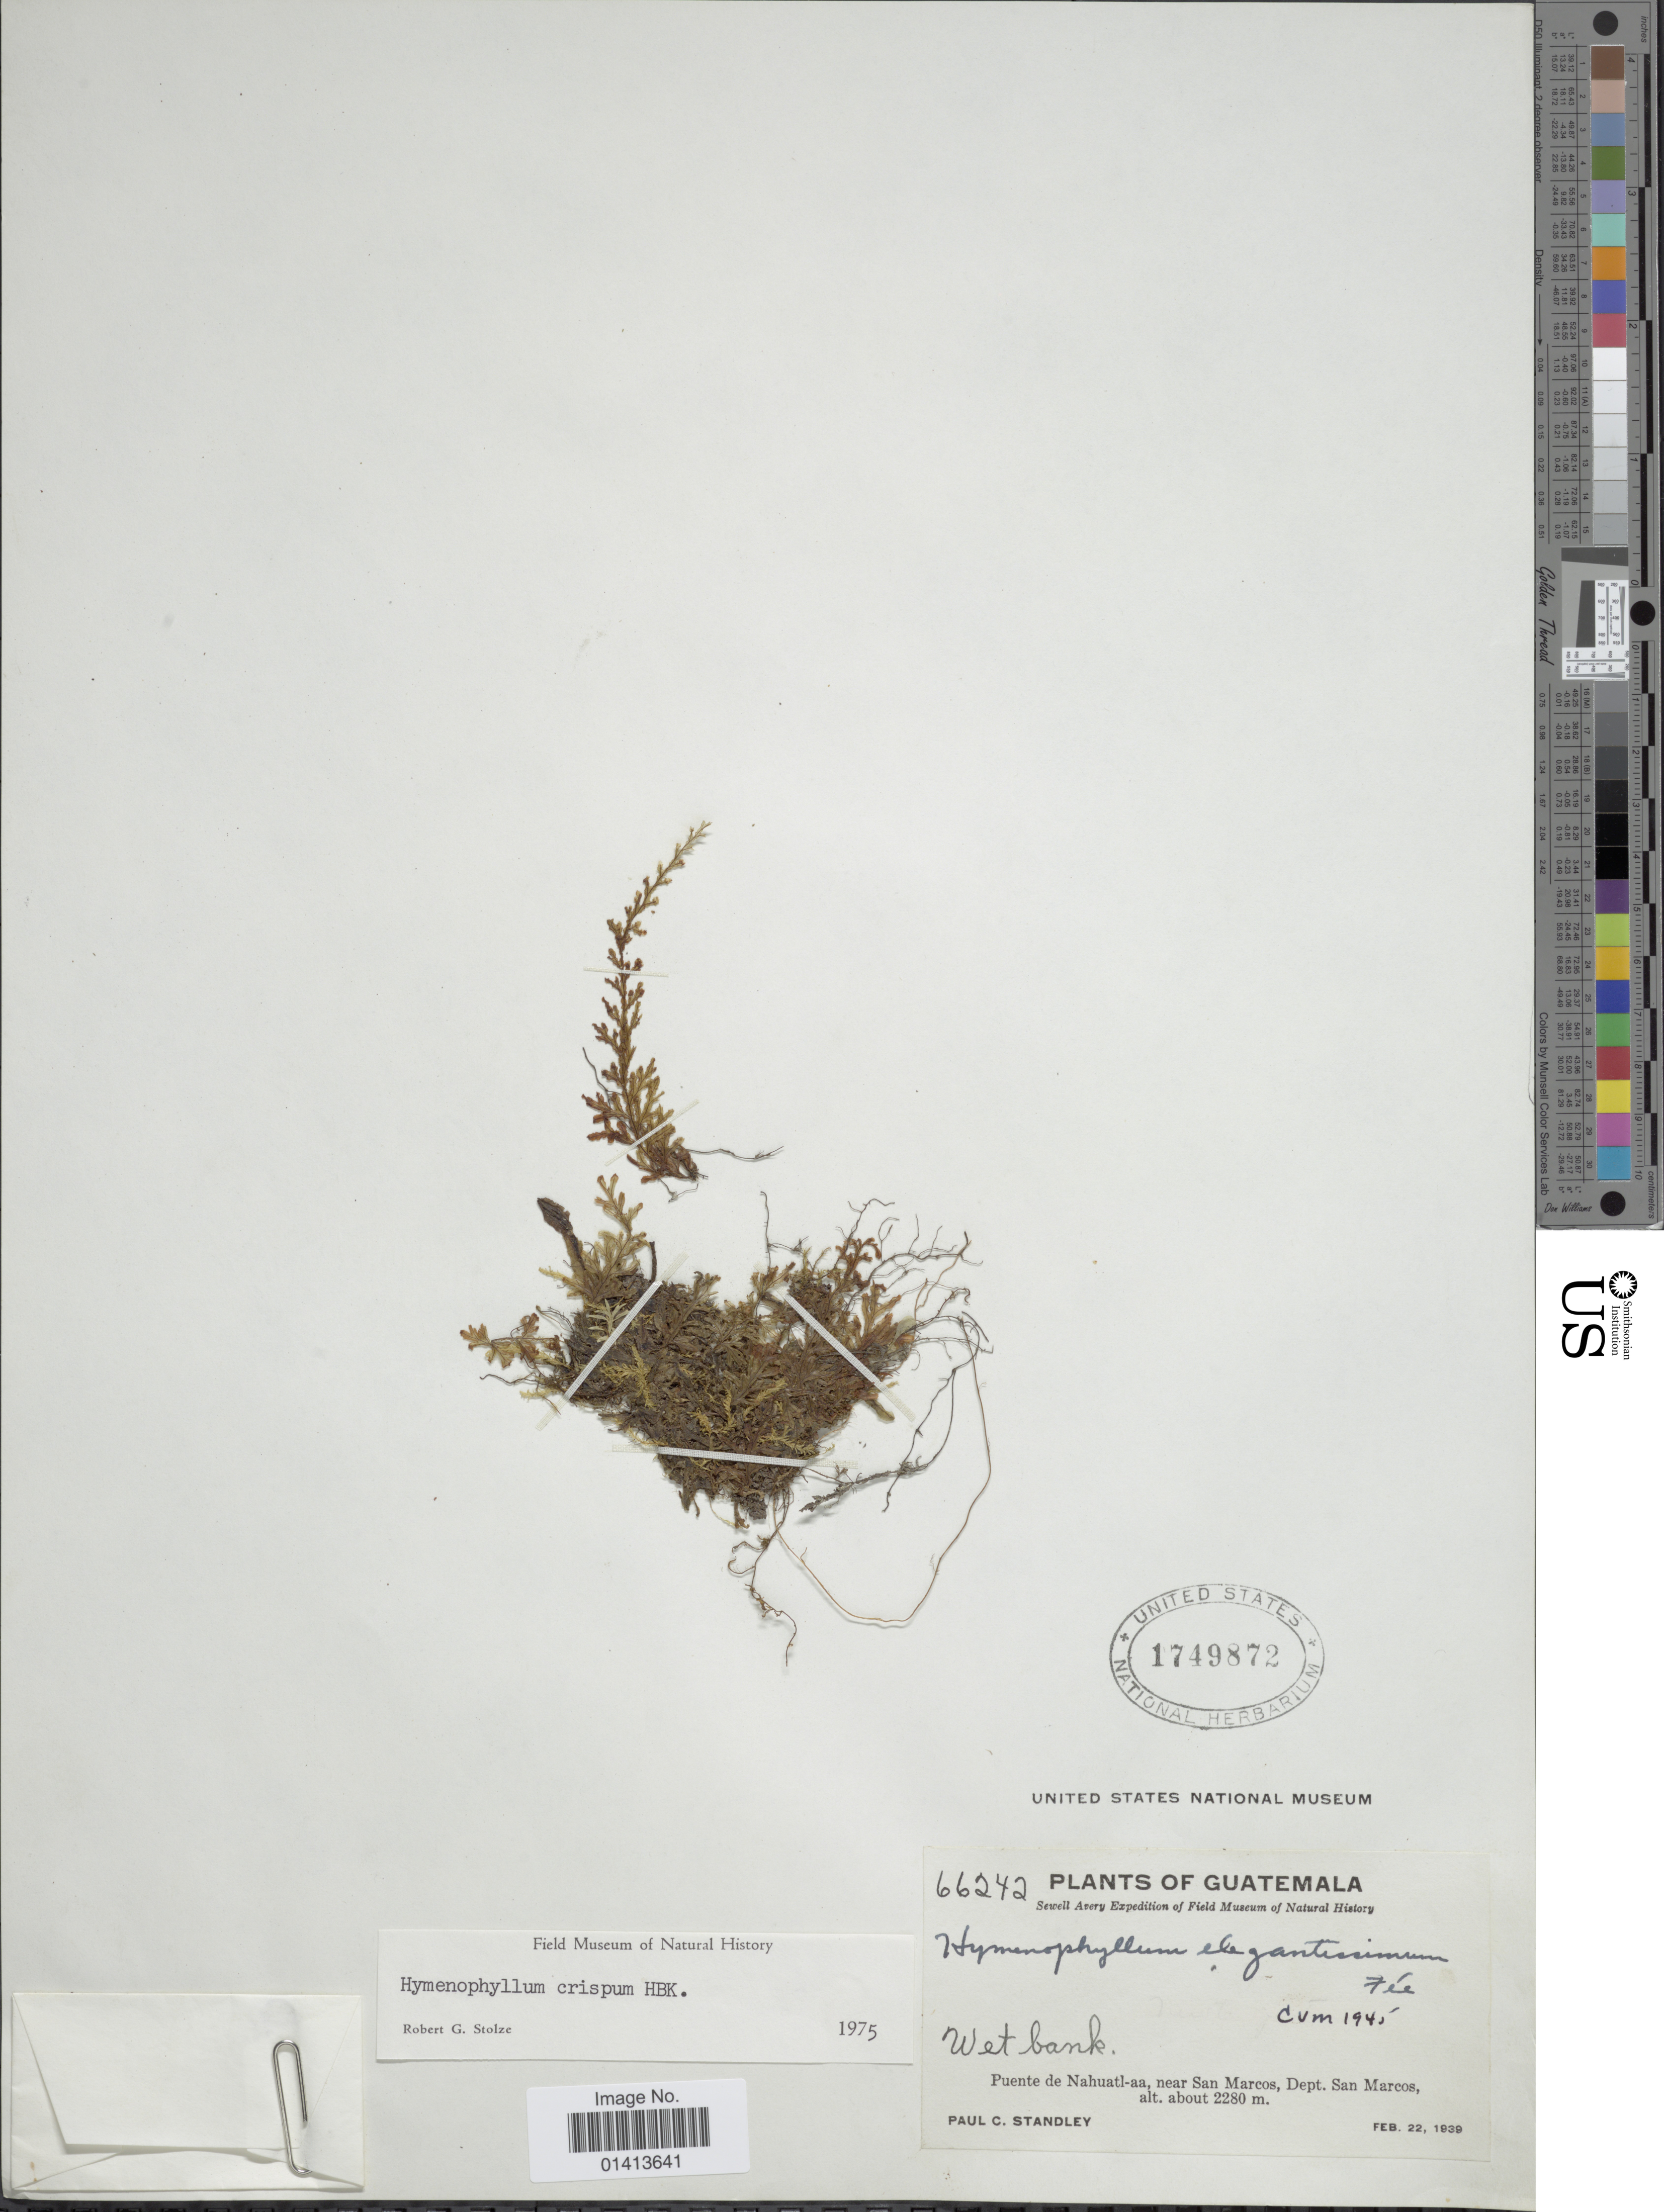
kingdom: Plantae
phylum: Tracheophyta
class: Polypodiopsida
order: Hymenophyllales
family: Hymenophyllaceae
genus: Hymenophyllum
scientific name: Hymenophyllum crispum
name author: Kunth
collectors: P. C. Standley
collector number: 66242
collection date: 1939-02-22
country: Guatemala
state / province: San Marcos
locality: Puente de Nahuatl-aa, near San Marcos, Dept San Marcos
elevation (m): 2280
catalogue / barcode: US 1749872